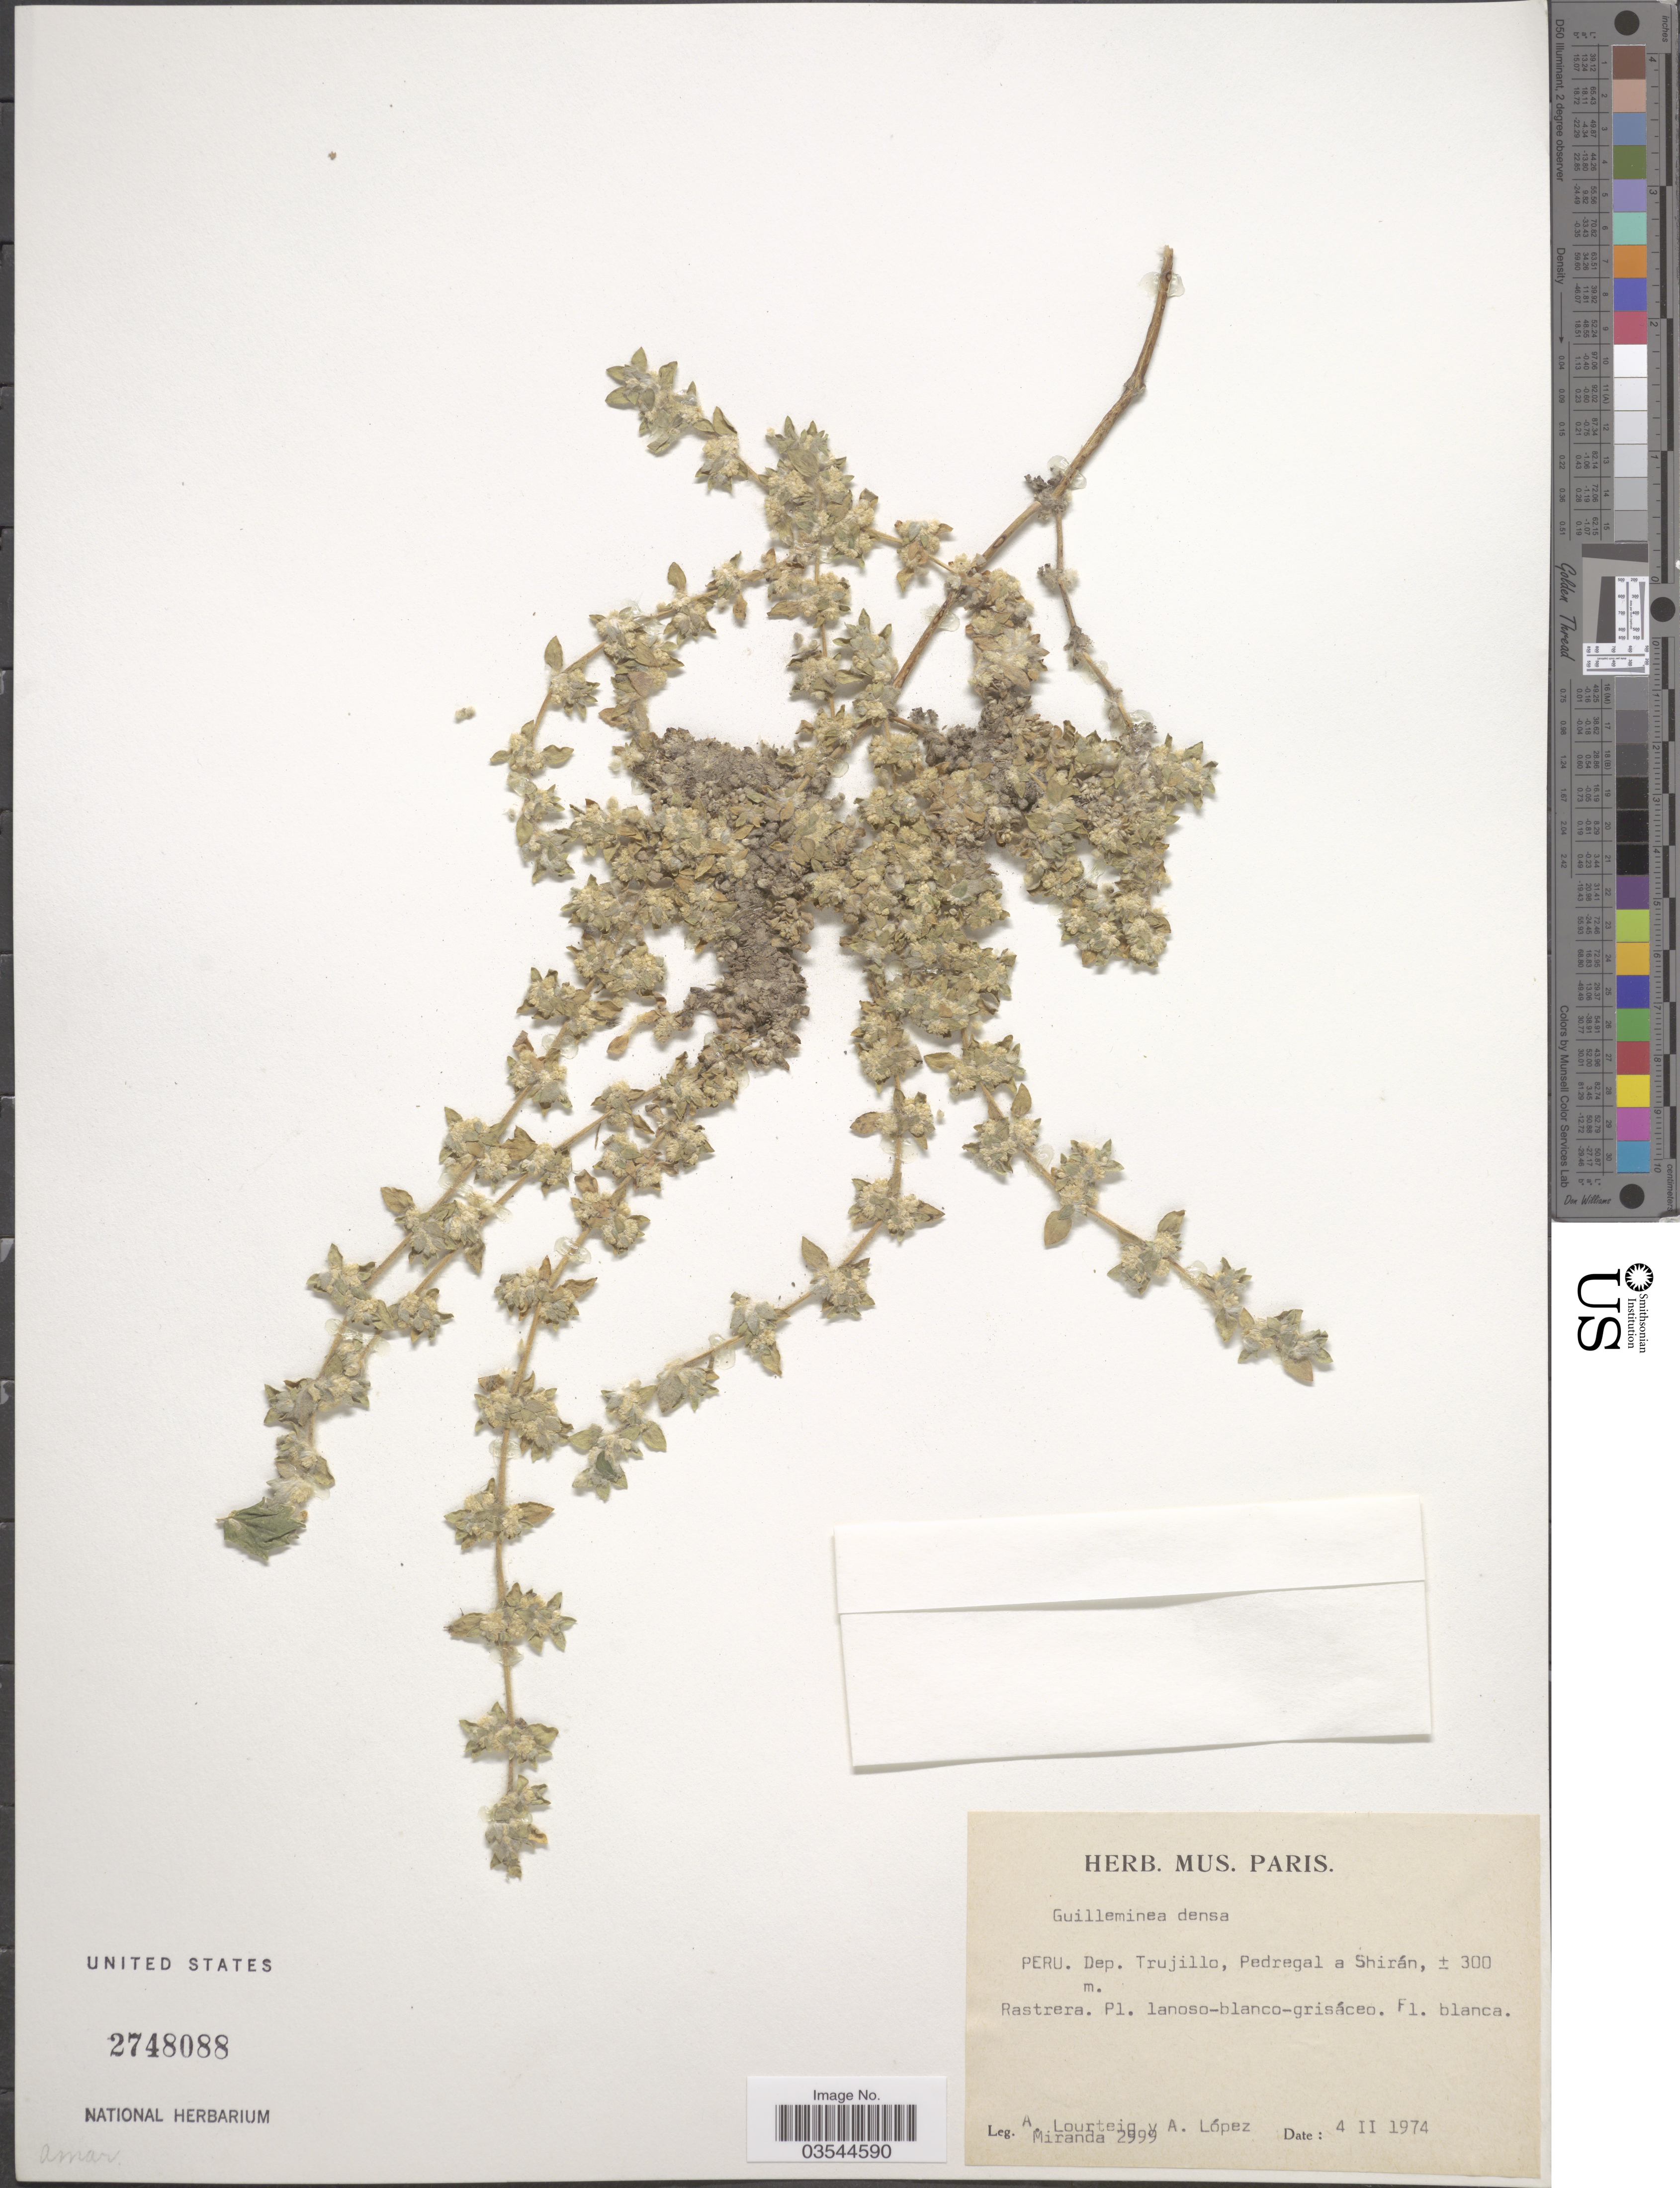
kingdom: Plantae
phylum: Tracheophyta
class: Magnoliopsida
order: Caryophyllales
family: Amaranthaceae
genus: Guilleminea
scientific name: Guilleminea densa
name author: (Humb. & Bonpl. ex Schult.) Moq.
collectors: A. Lourteig & A. López M.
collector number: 2999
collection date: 1974-02-04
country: Peru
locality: Dep. Trujillo, Pedregal a Shirán.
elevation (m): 300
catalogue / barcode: US 2748088